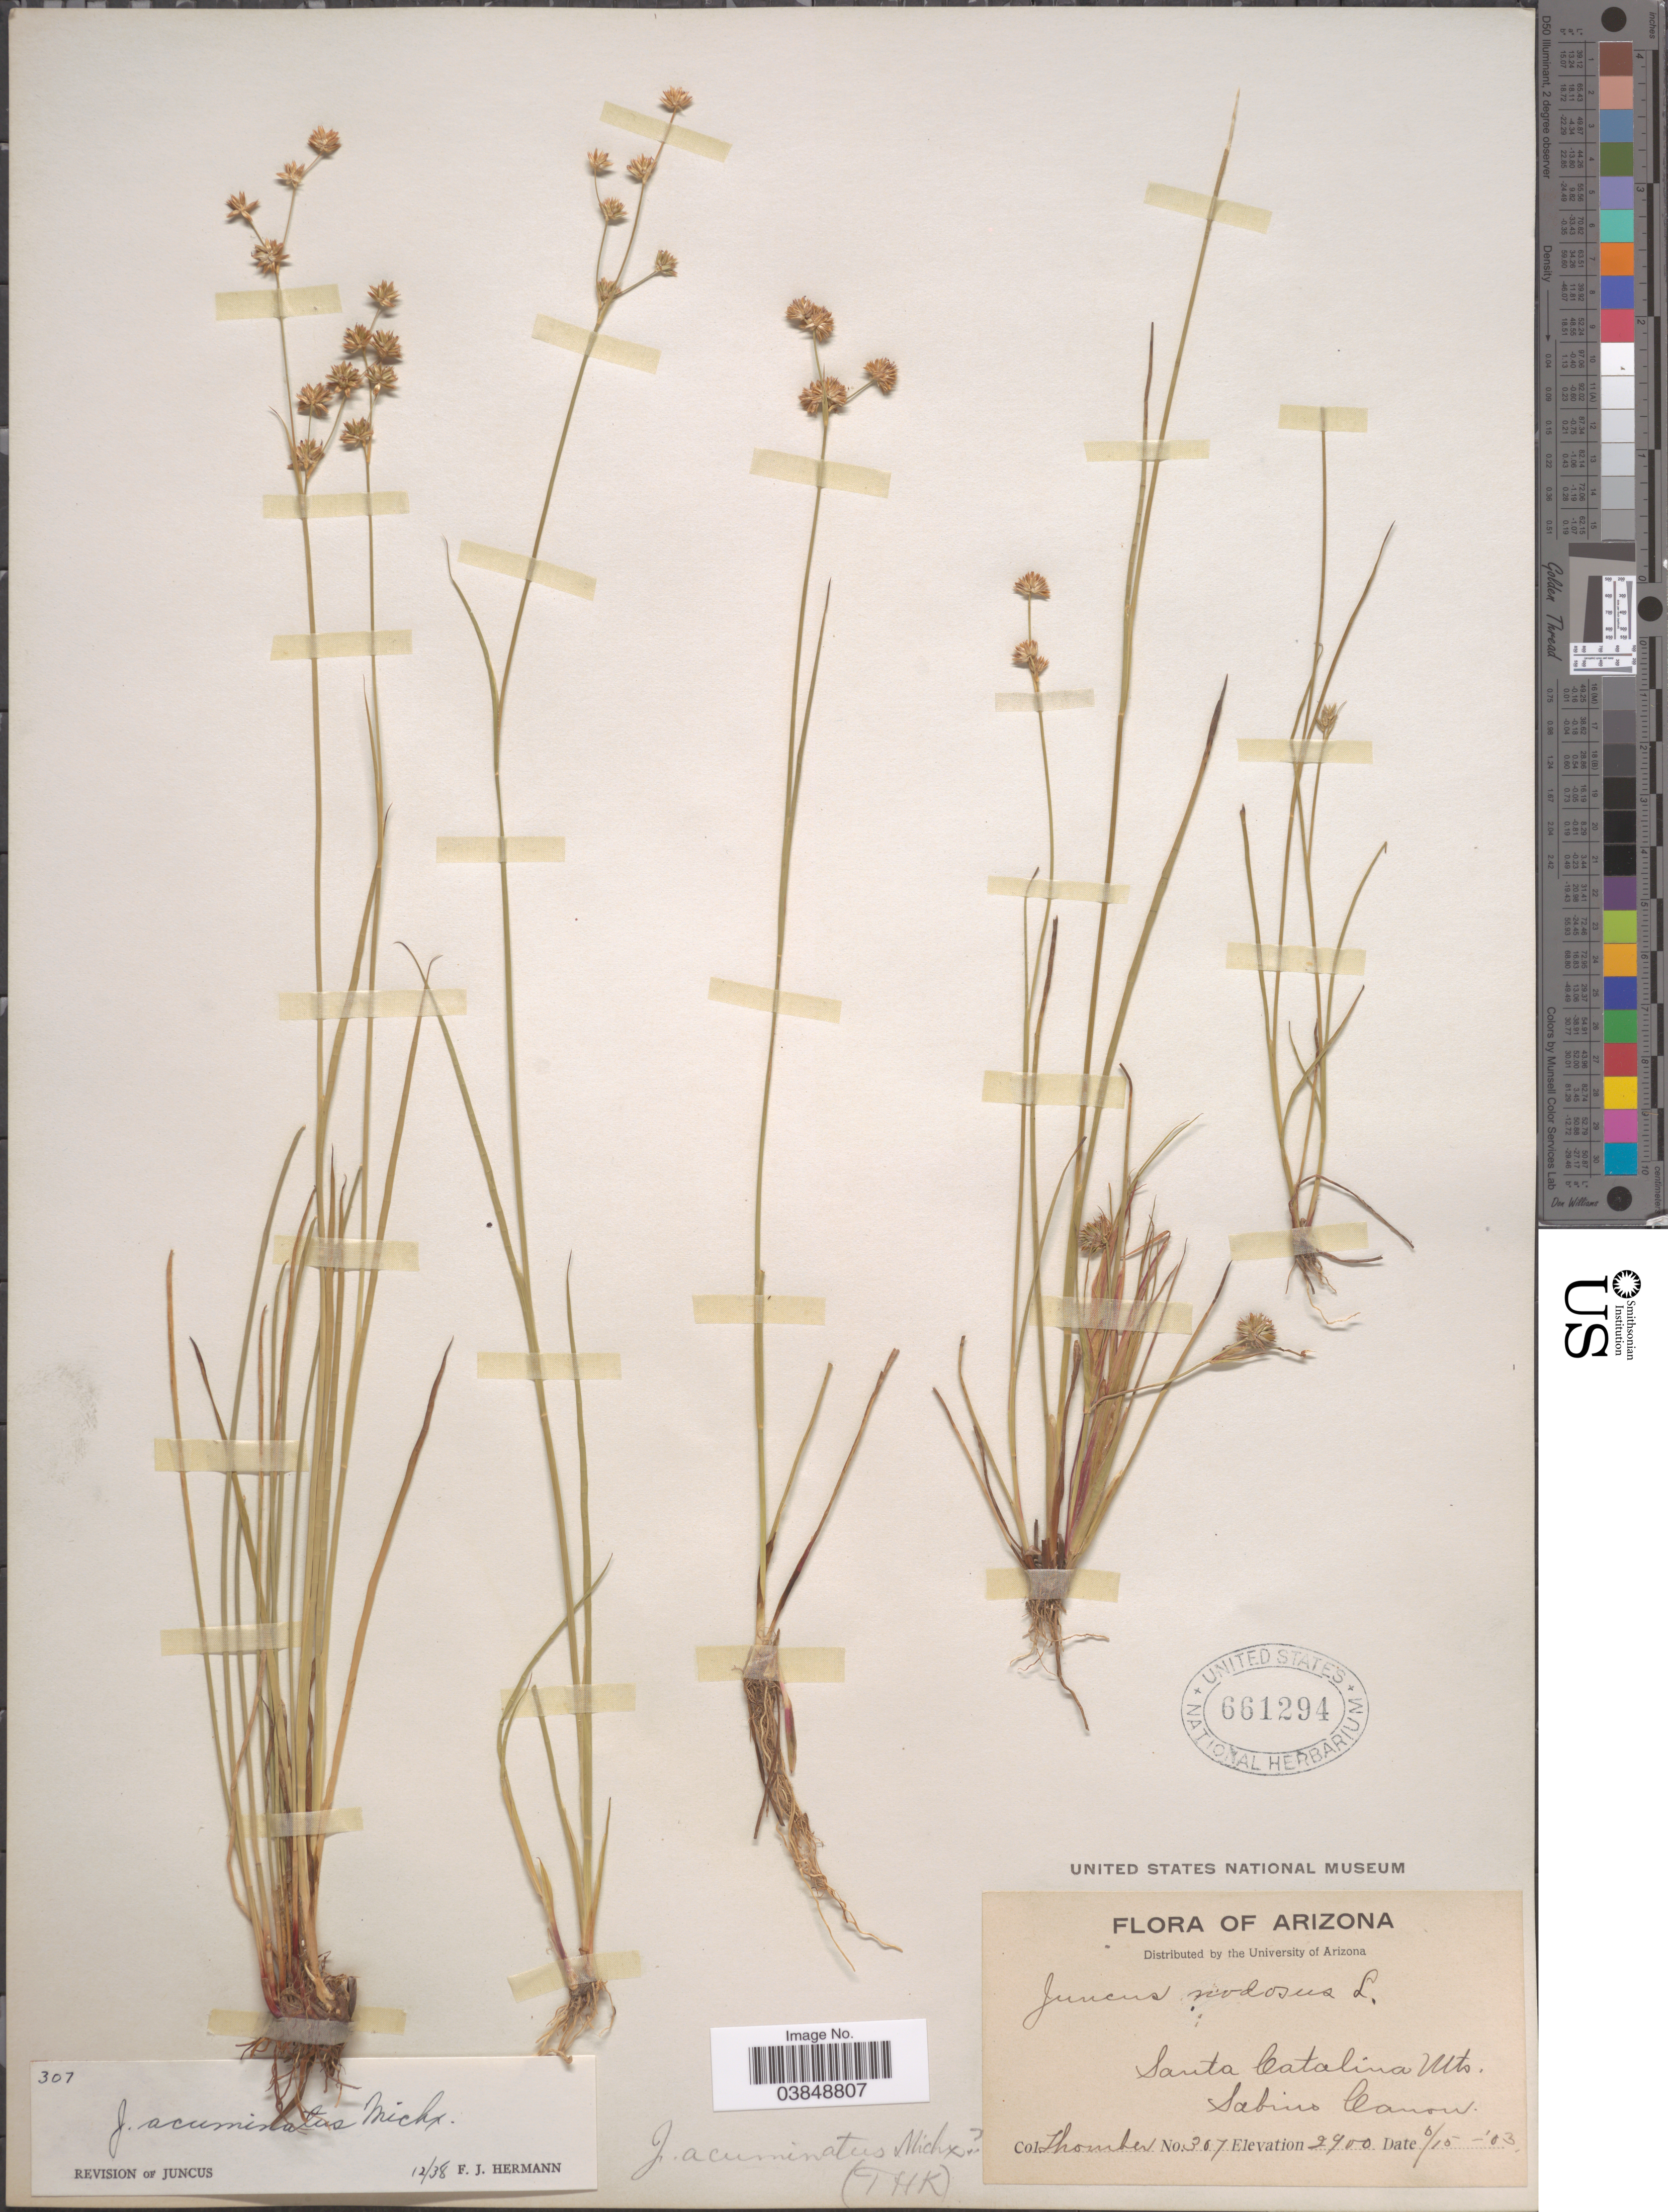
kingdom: Plantae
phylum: Tracheophyta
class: Liliopsida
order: Poales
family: Juncaceae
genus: Juncus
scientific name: Juncus acuminatus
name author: Michx.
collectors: -. Thornber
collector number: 307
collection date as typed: Transcribed d/m/y: 15/6/3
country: United States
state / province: Arizona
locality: Santa Catalina Mts. Sabino Canon.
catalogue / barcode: US 661294